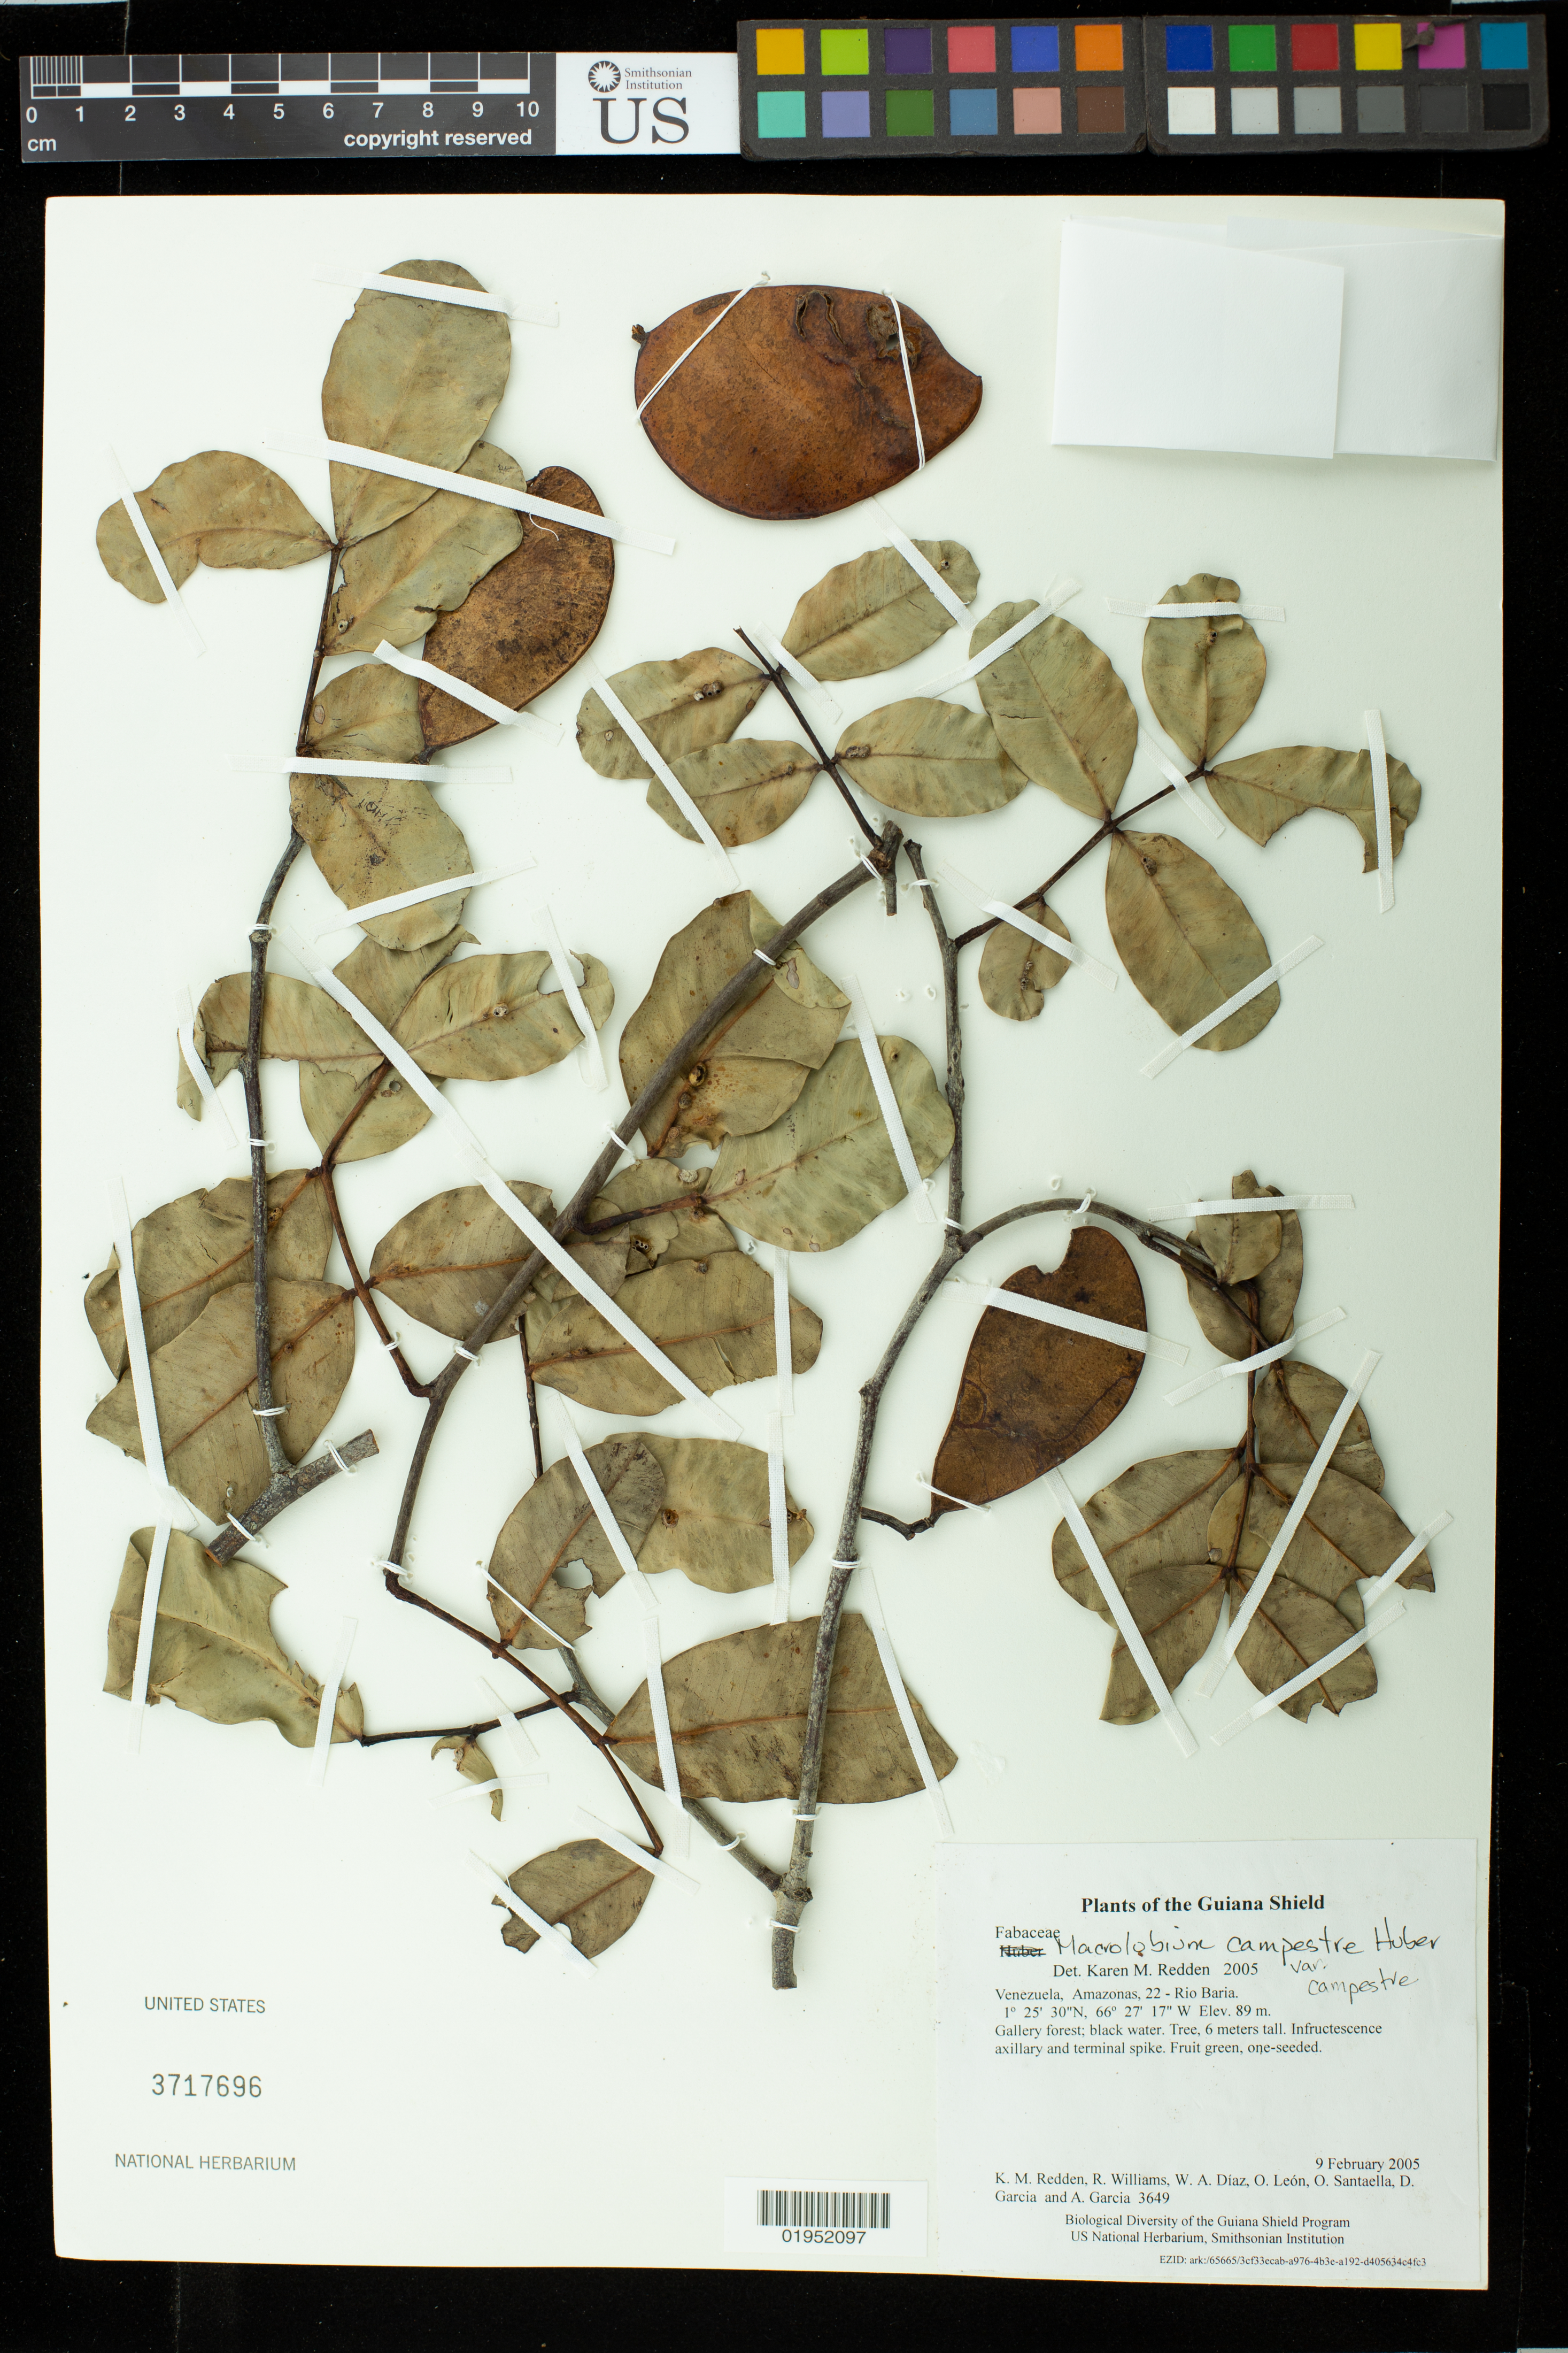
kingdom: Plantae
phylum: Tracheophyta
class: Magnoliopsida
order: Fabales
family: Fabaceae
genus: Macrolobium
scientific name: Macrolobium multijugum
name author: (DC.) Benth.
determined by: Trujillo, A. M.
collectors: K. M. Redden, R. Williams, W. Díaz P., O. León, O. Santaella, D. Garcia & A. Garcia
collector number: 3649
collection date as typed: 9 February 2005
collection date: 2005-02-09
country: Venezuela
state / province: Amazonas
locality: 22 - Rio Baria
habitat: Gallery forest; black water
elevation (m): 89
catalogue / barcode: US 3717696